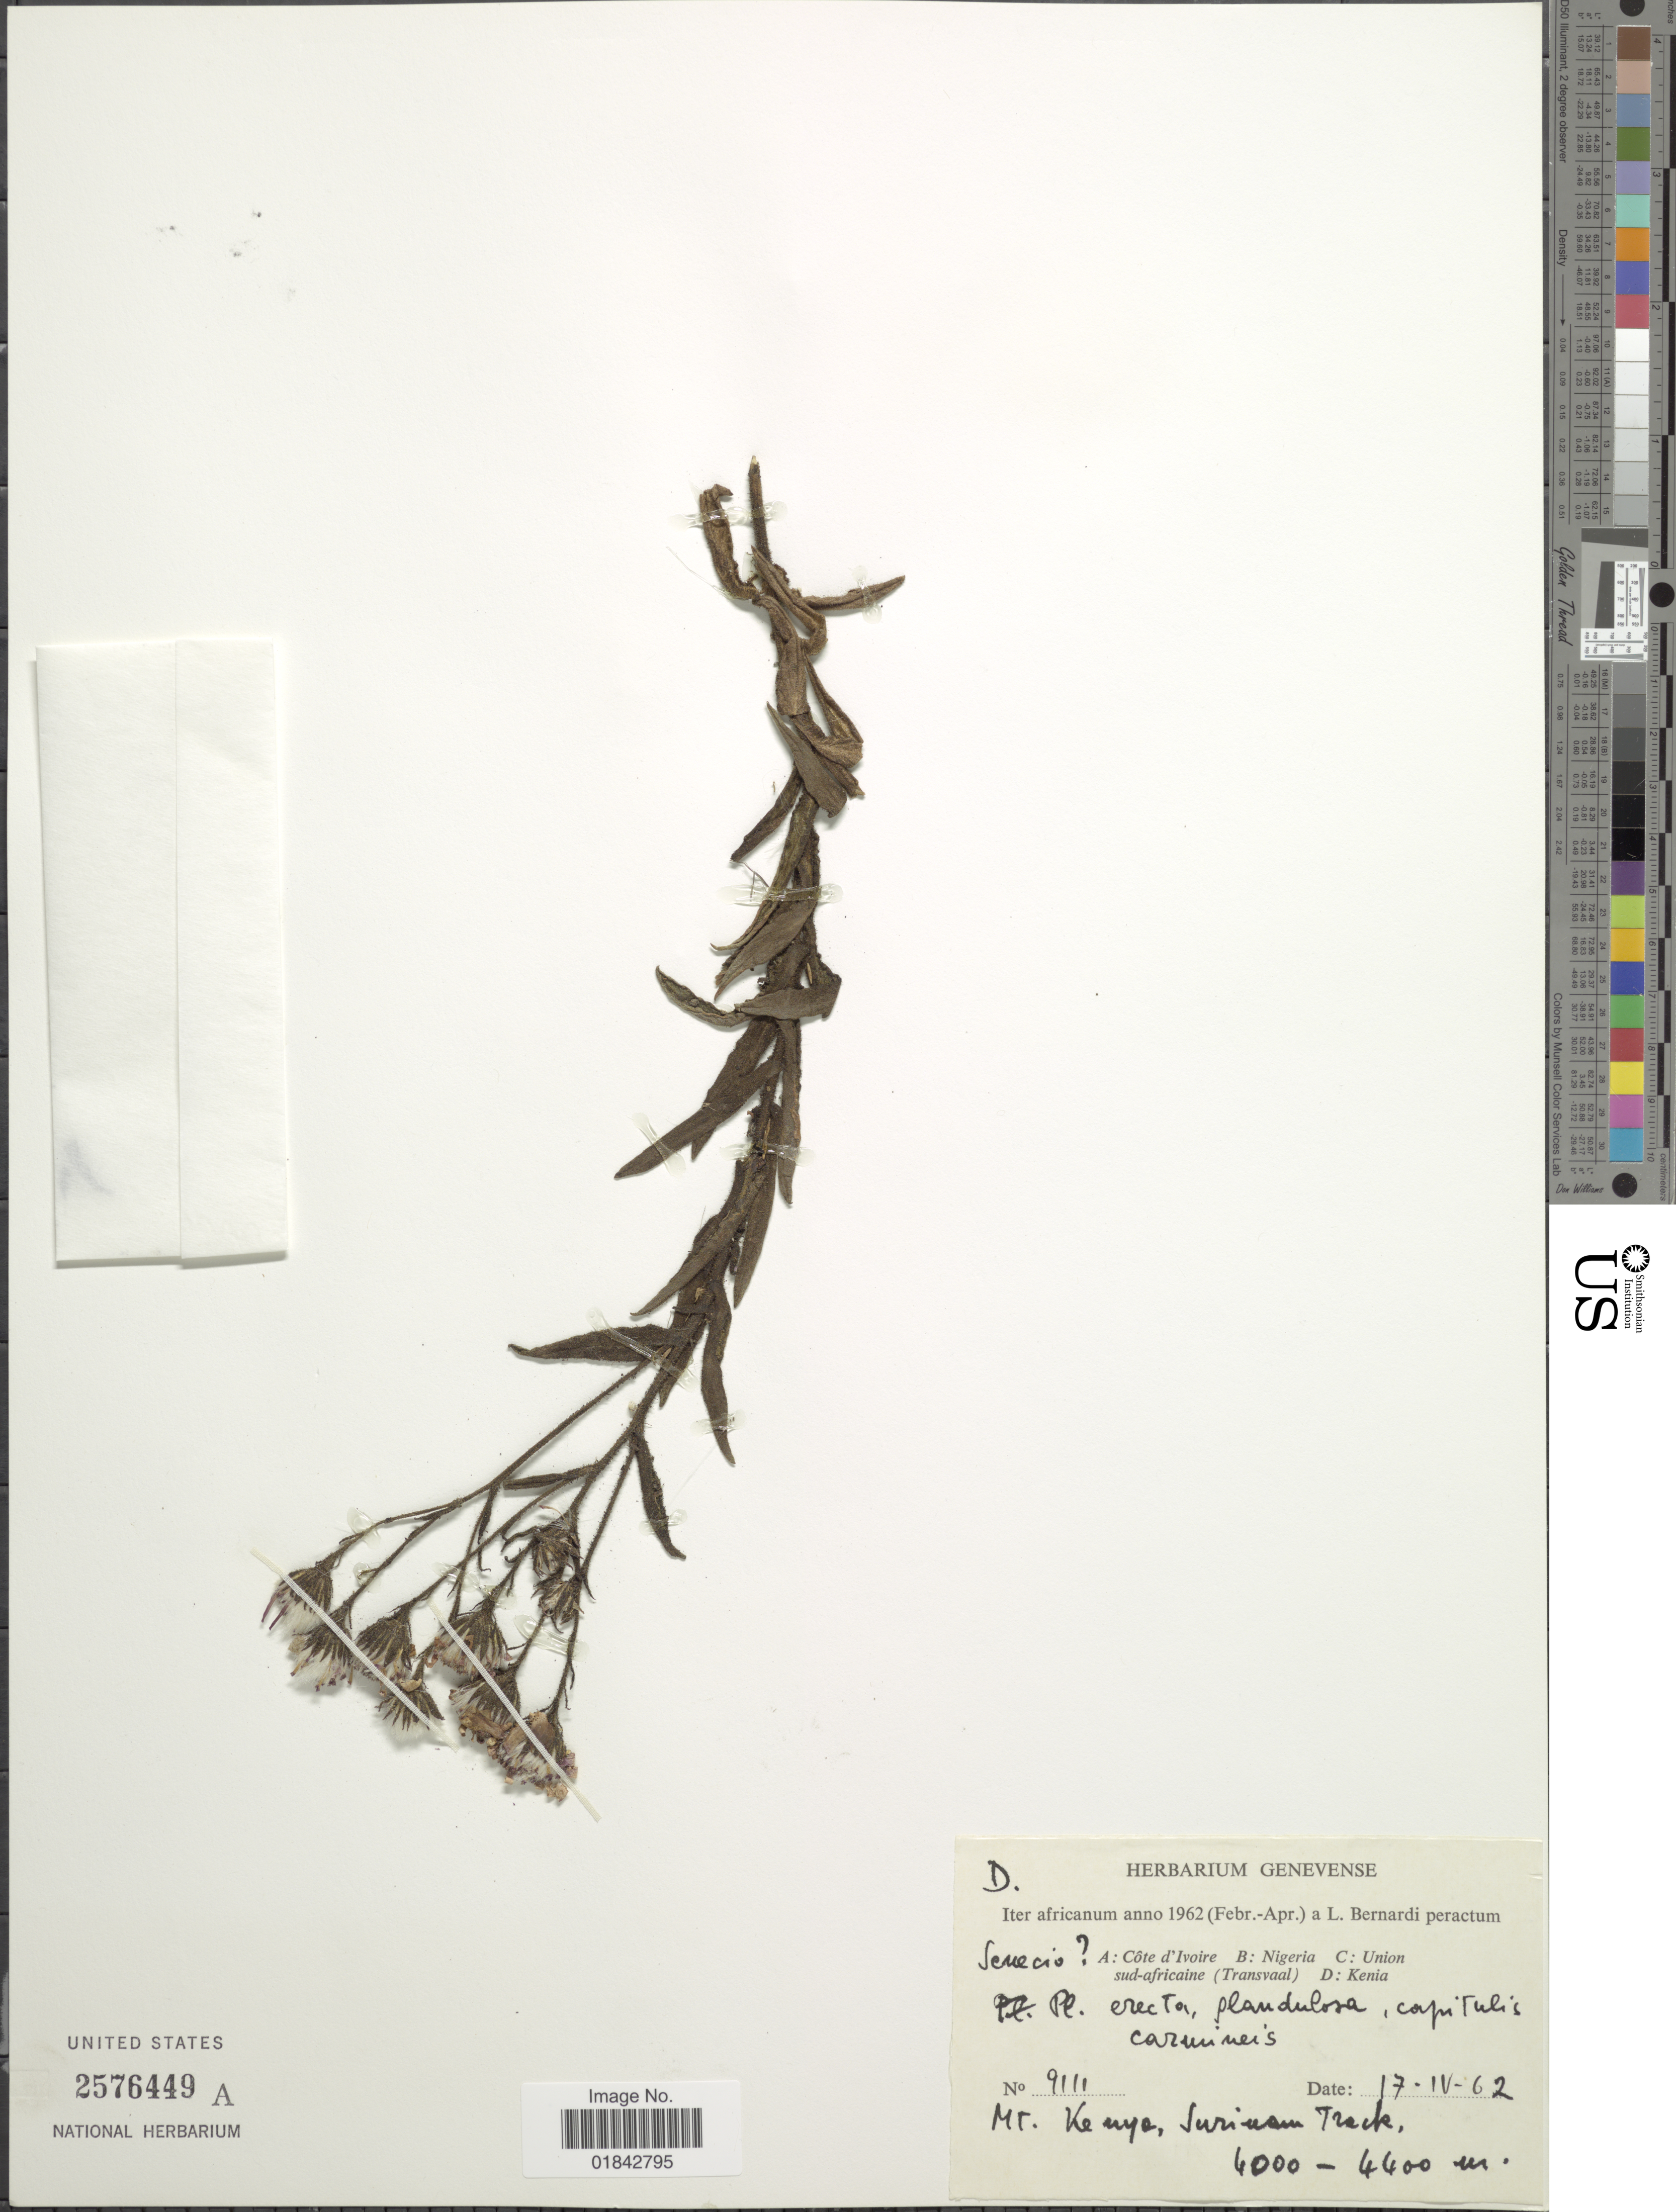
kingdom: Plantae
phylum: Tracheophyta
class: Magnoliopsida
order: Asterales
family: Asteraceae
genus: Senecio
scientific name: Senecio sp.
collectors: L. Bernardi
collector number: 9111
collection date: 1962-04-17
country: Kenya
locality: Africanum, Mt. Kenya, Surinam [interpreted] Track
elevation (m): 4000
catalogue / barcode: US 2576449A